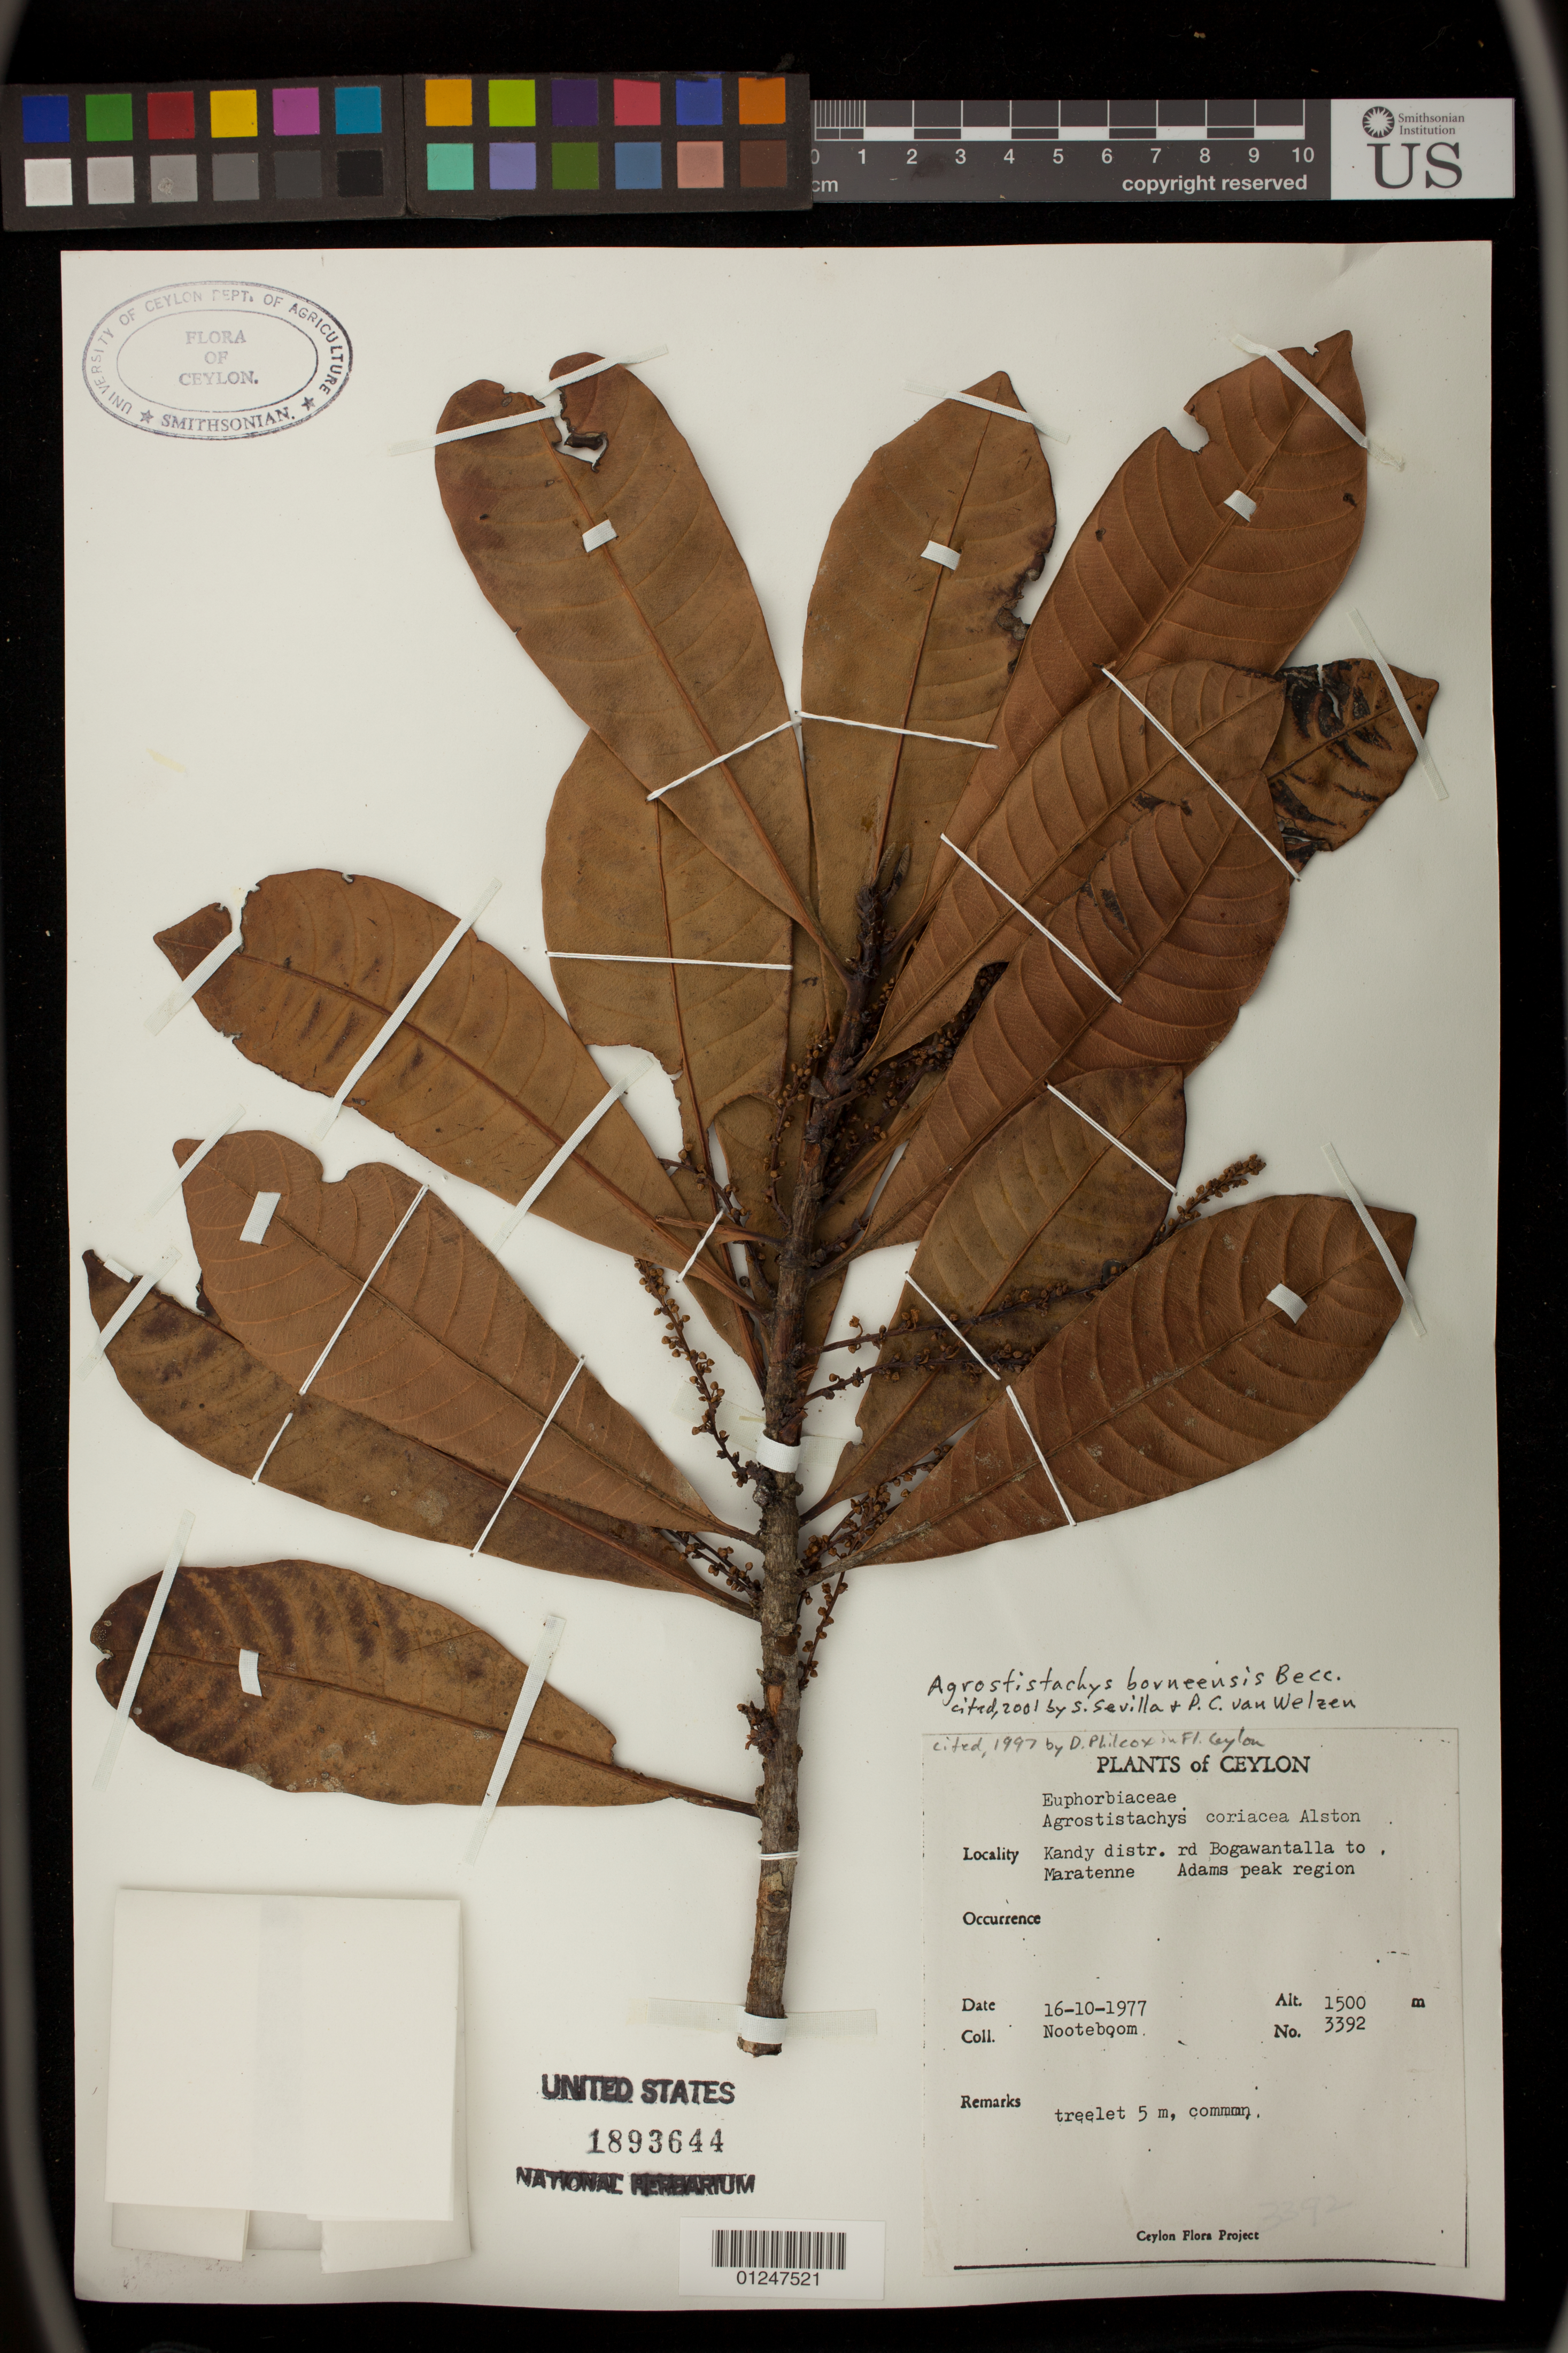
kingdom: Plantae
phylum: Tracheophyta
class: Magnoliopsida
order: Malpighiales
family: Euphorbiaceae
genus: Agrostistachys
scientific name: Agrostistachys borneensis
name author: Becc.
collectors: Nooteboom, --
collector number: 3392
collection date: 1977-10-16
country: Sri Lanka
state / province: Central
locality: rd Bogawantalla to Maratenne Adams peak region; Kandy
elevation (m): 1500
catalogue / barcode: US 1893644